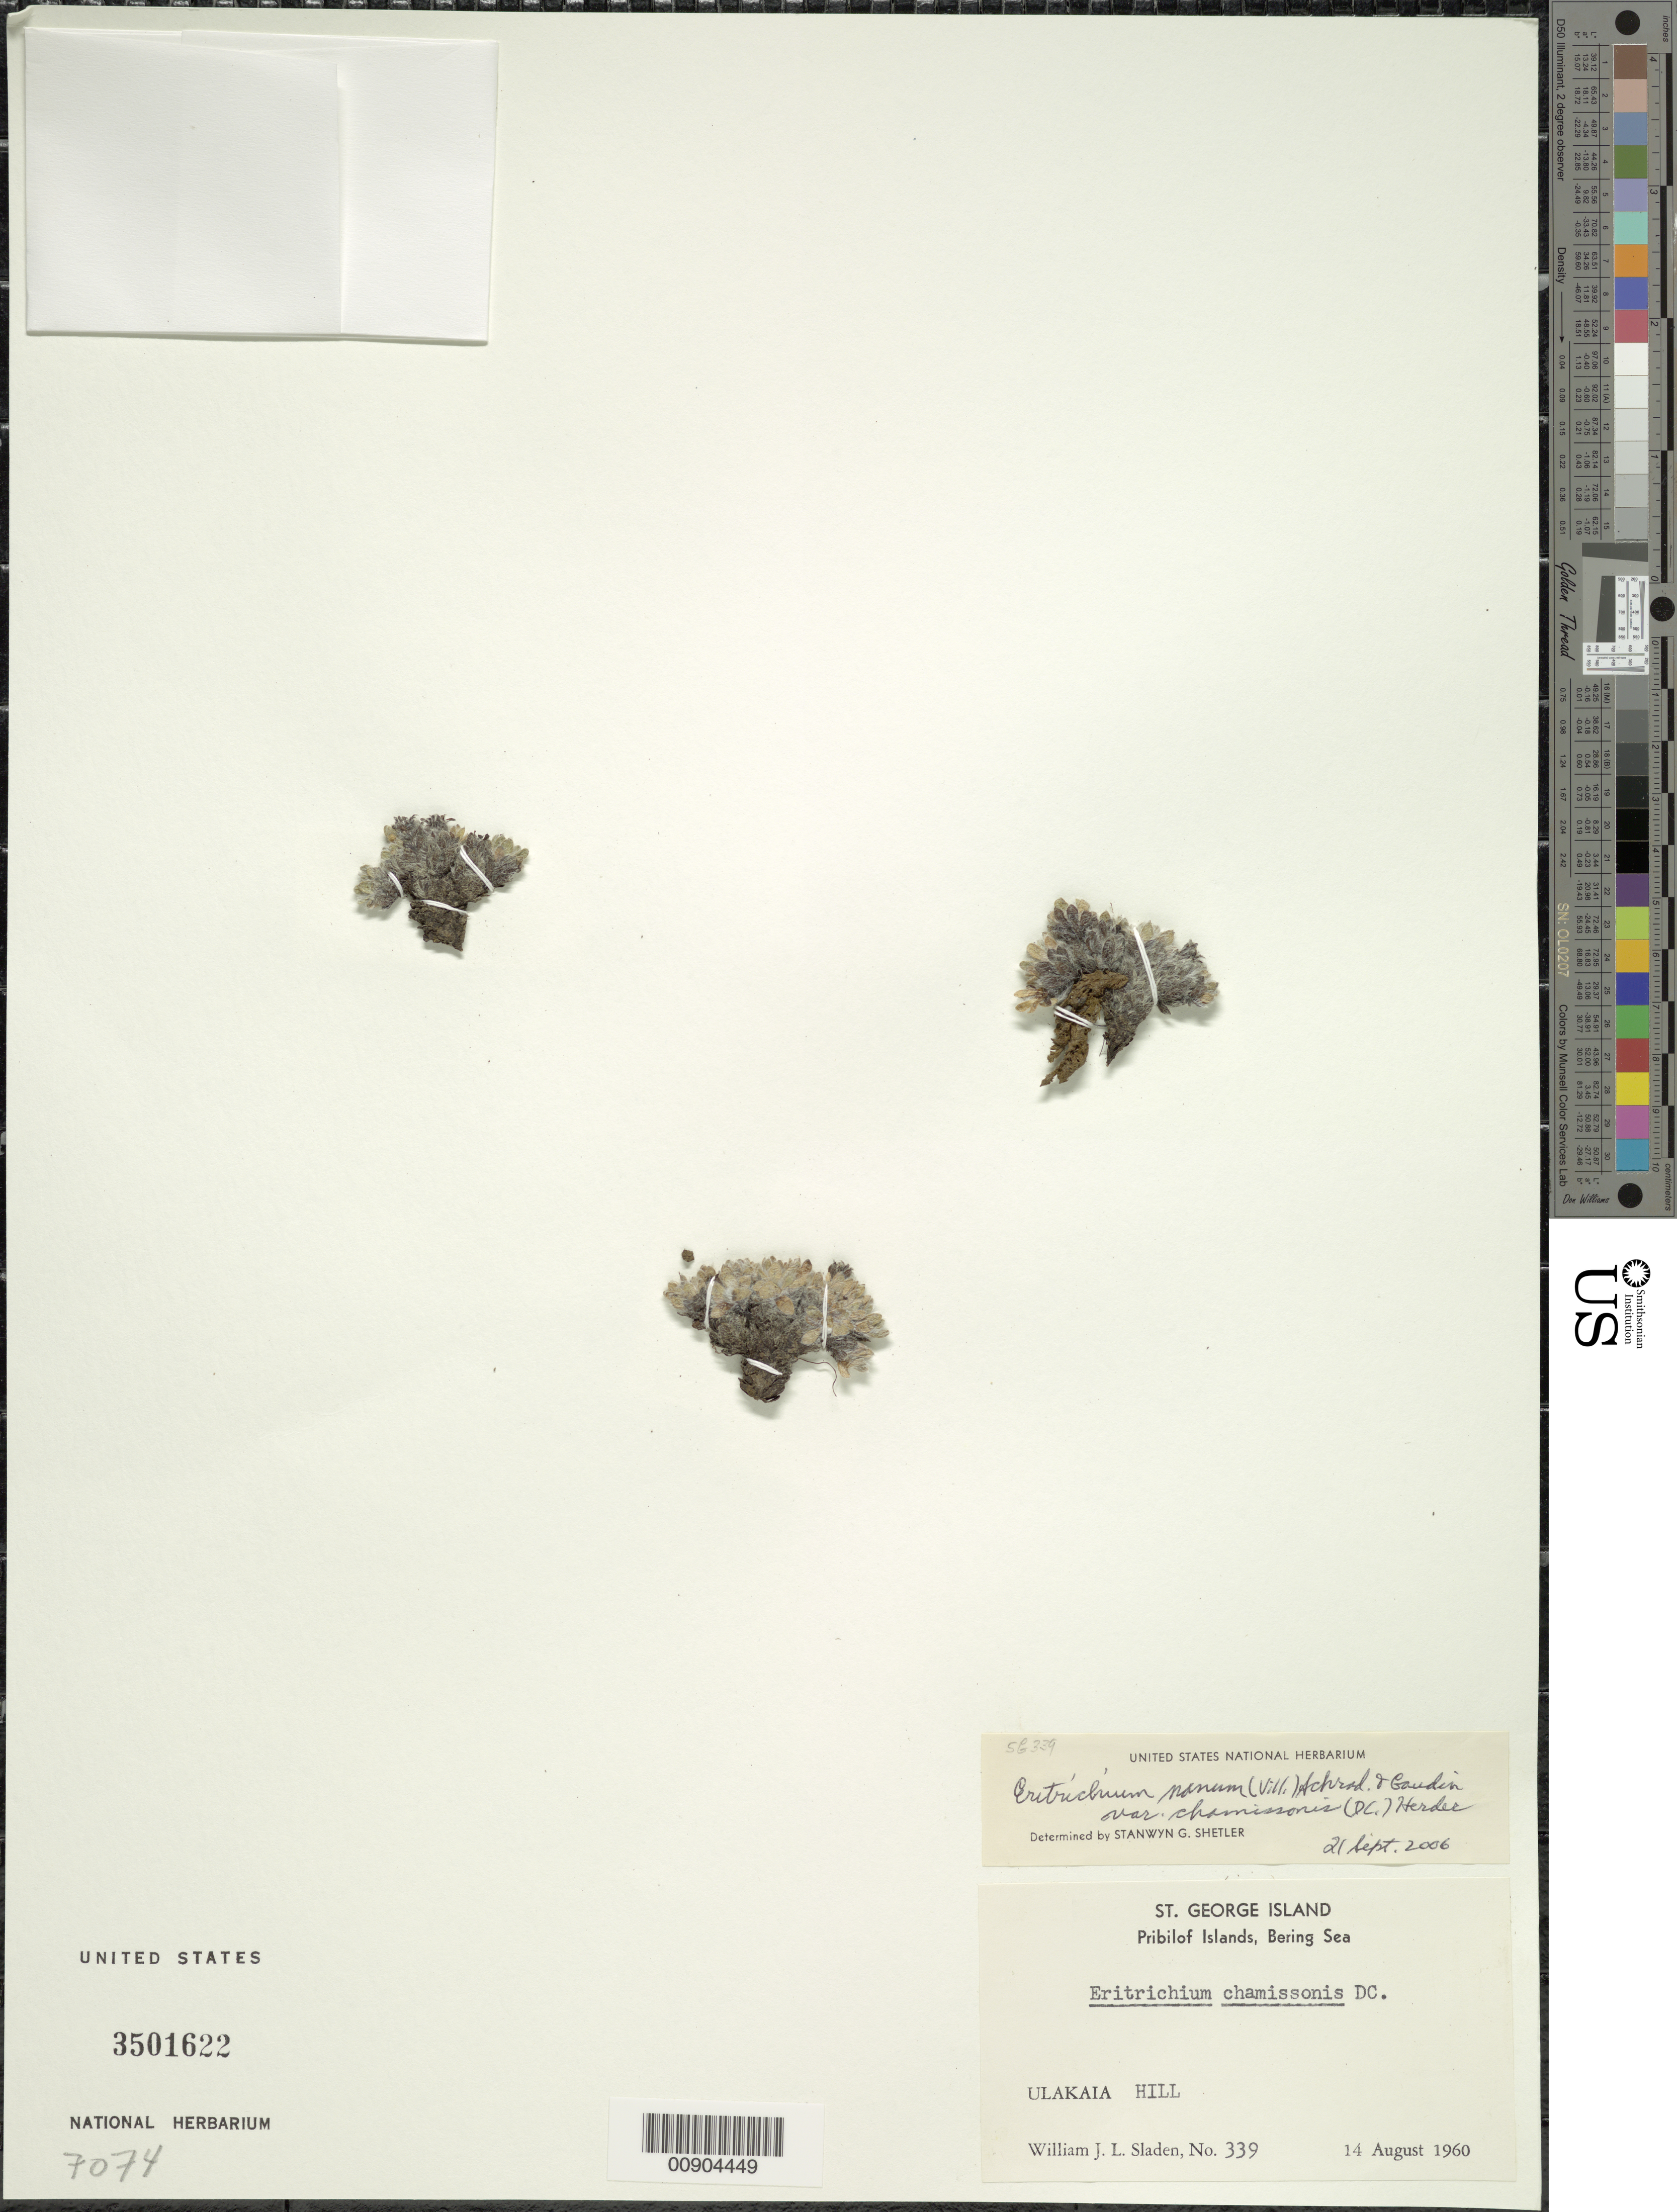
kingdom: Plantae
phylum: Tracheophyta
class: Magnoliopsida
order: Boraginales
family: Boraginaceae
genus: Eritrichium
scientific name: Eritrichium nanum var. chamissonis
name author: (DC.) Herder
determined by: Shetler, Stanwyn G., (US), NMNH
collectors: W. Sladen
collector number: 339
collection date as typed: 14 Aug 1960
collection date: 1960-08-14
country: United States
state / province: Alaska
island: St. George Island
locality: St. George Island. Ulakaia Hill., Bering Sea, Pribilof Islands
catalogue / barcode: US 3501622